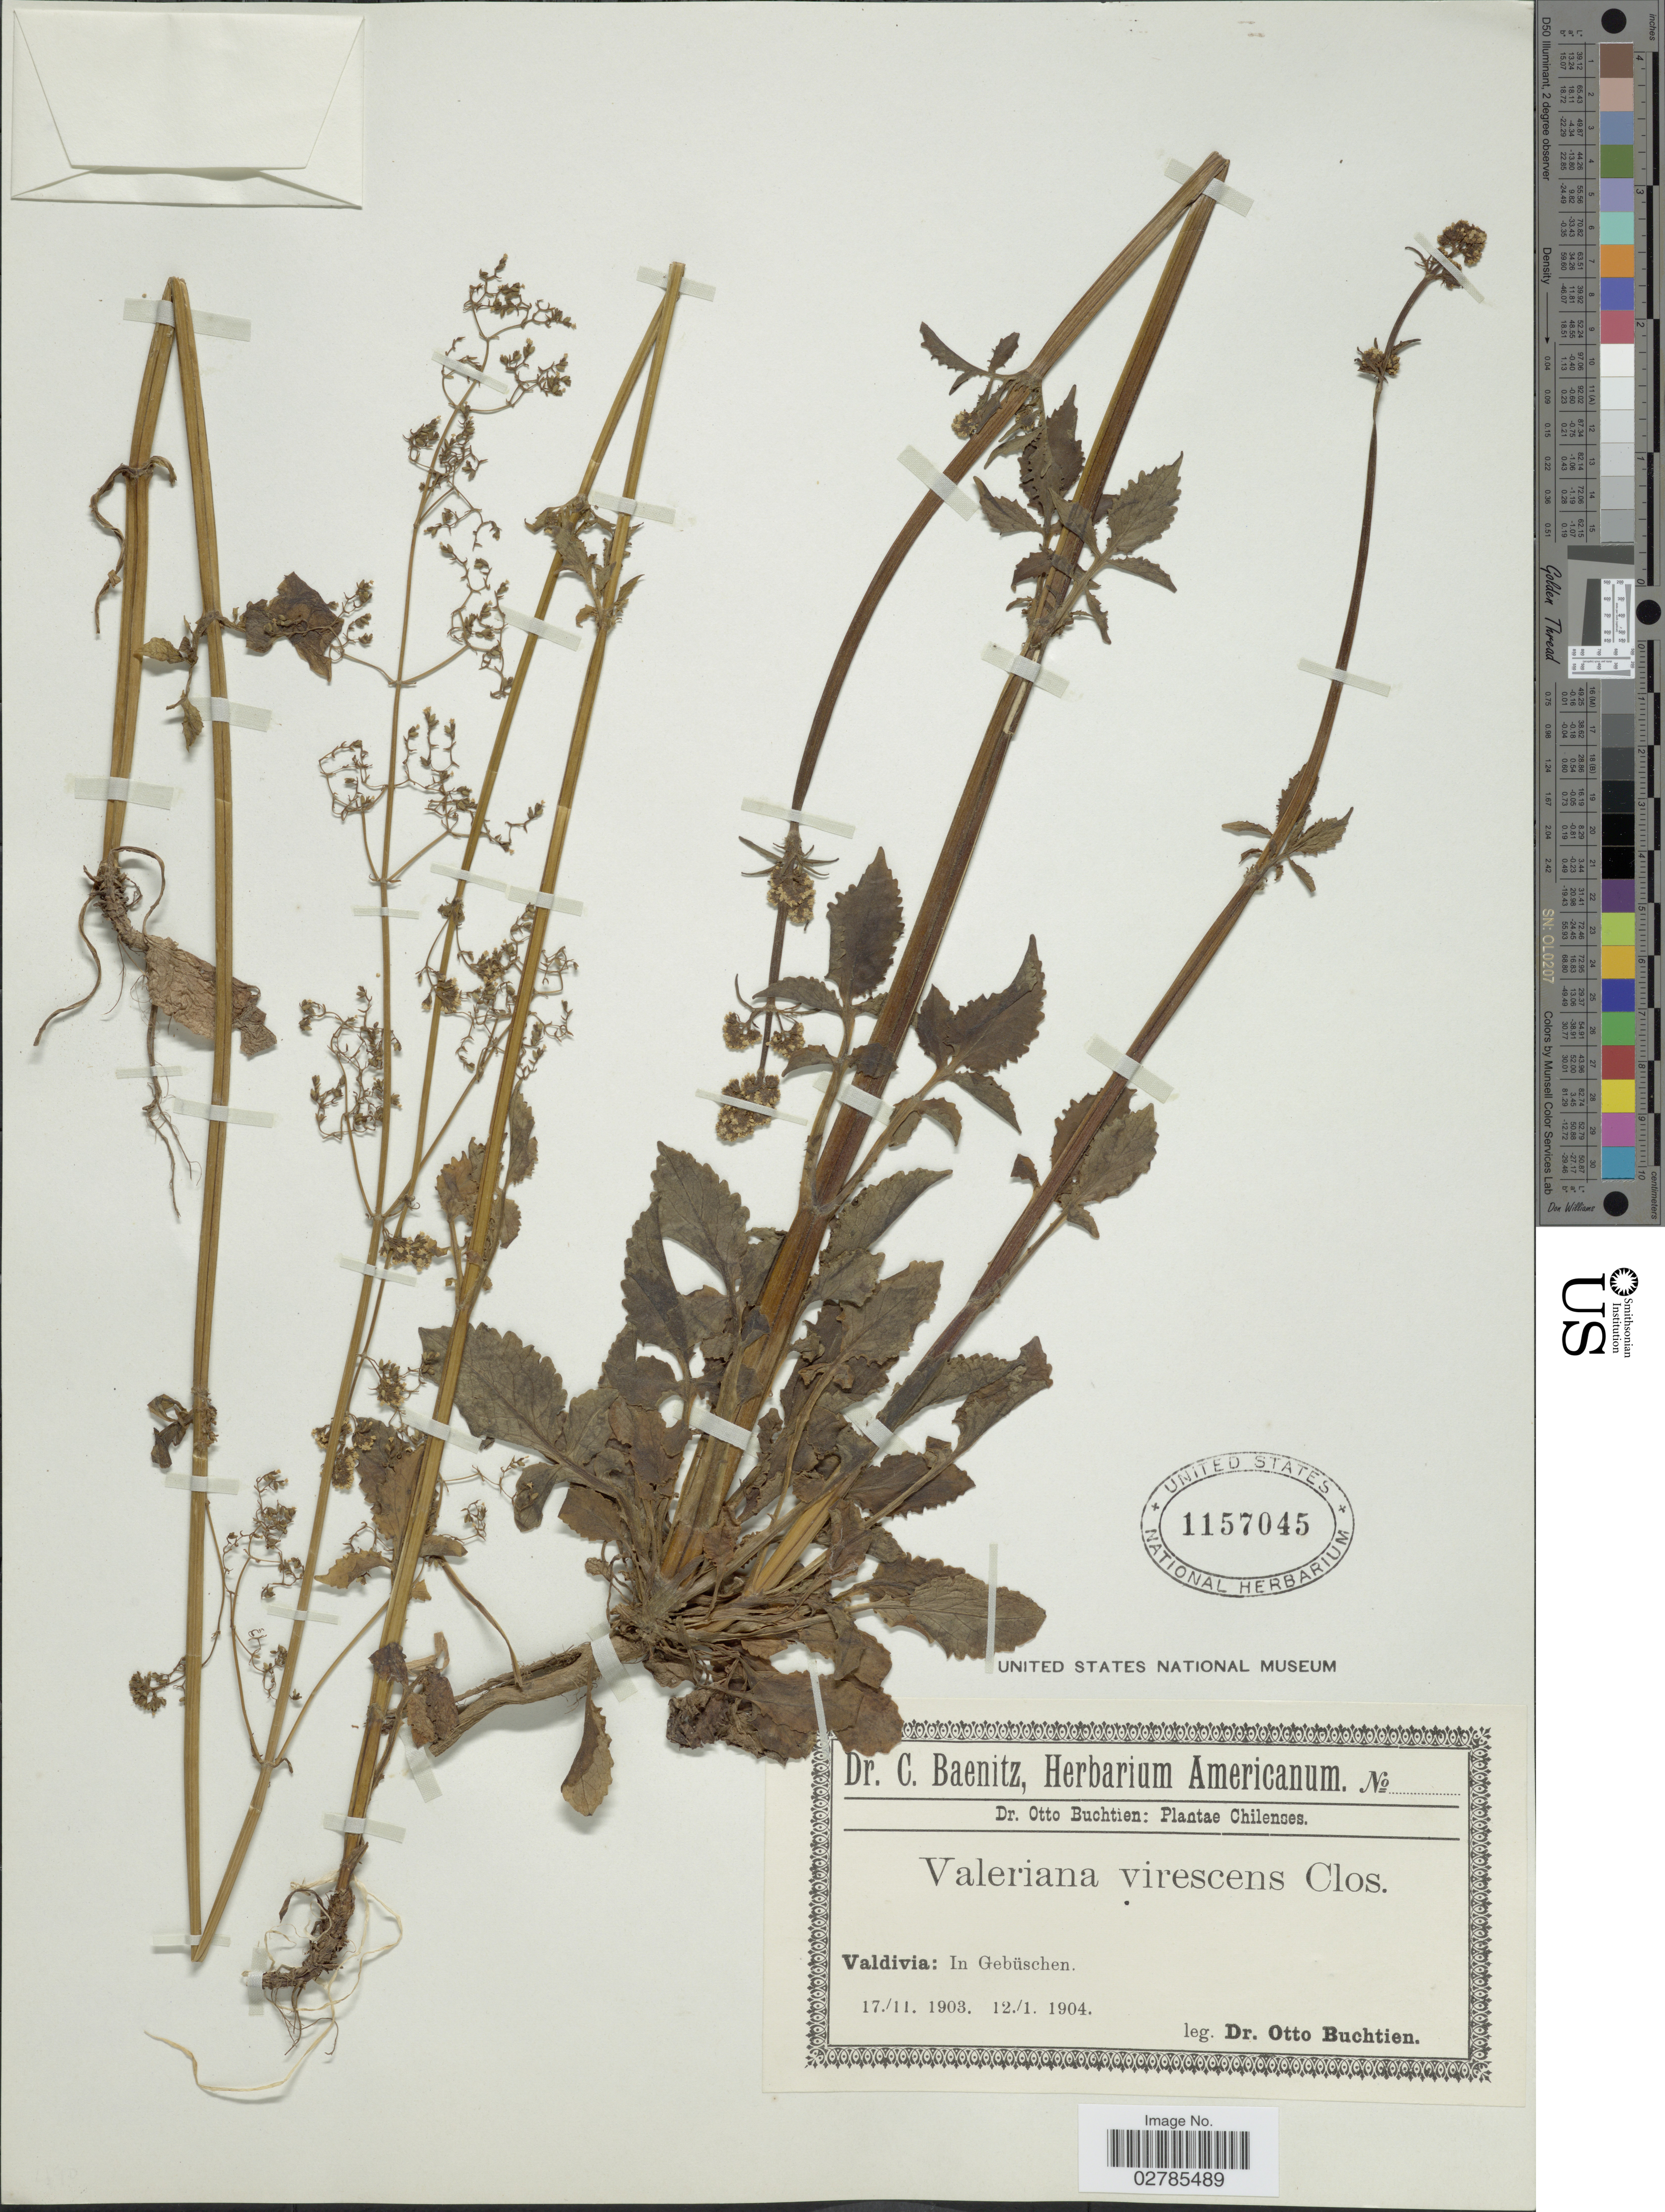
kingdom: Plantae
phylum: Tracheophyta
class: Magnoliopsida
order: Dipsacales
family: Caprifoliaceae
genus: Valeriana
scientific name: Valeriana virescens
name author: Clos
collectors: O. Buchtien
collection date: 1903-11-17/1904-01-12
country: Chile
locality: Valdivia: In Gebüschen.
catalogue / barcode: US 1157045